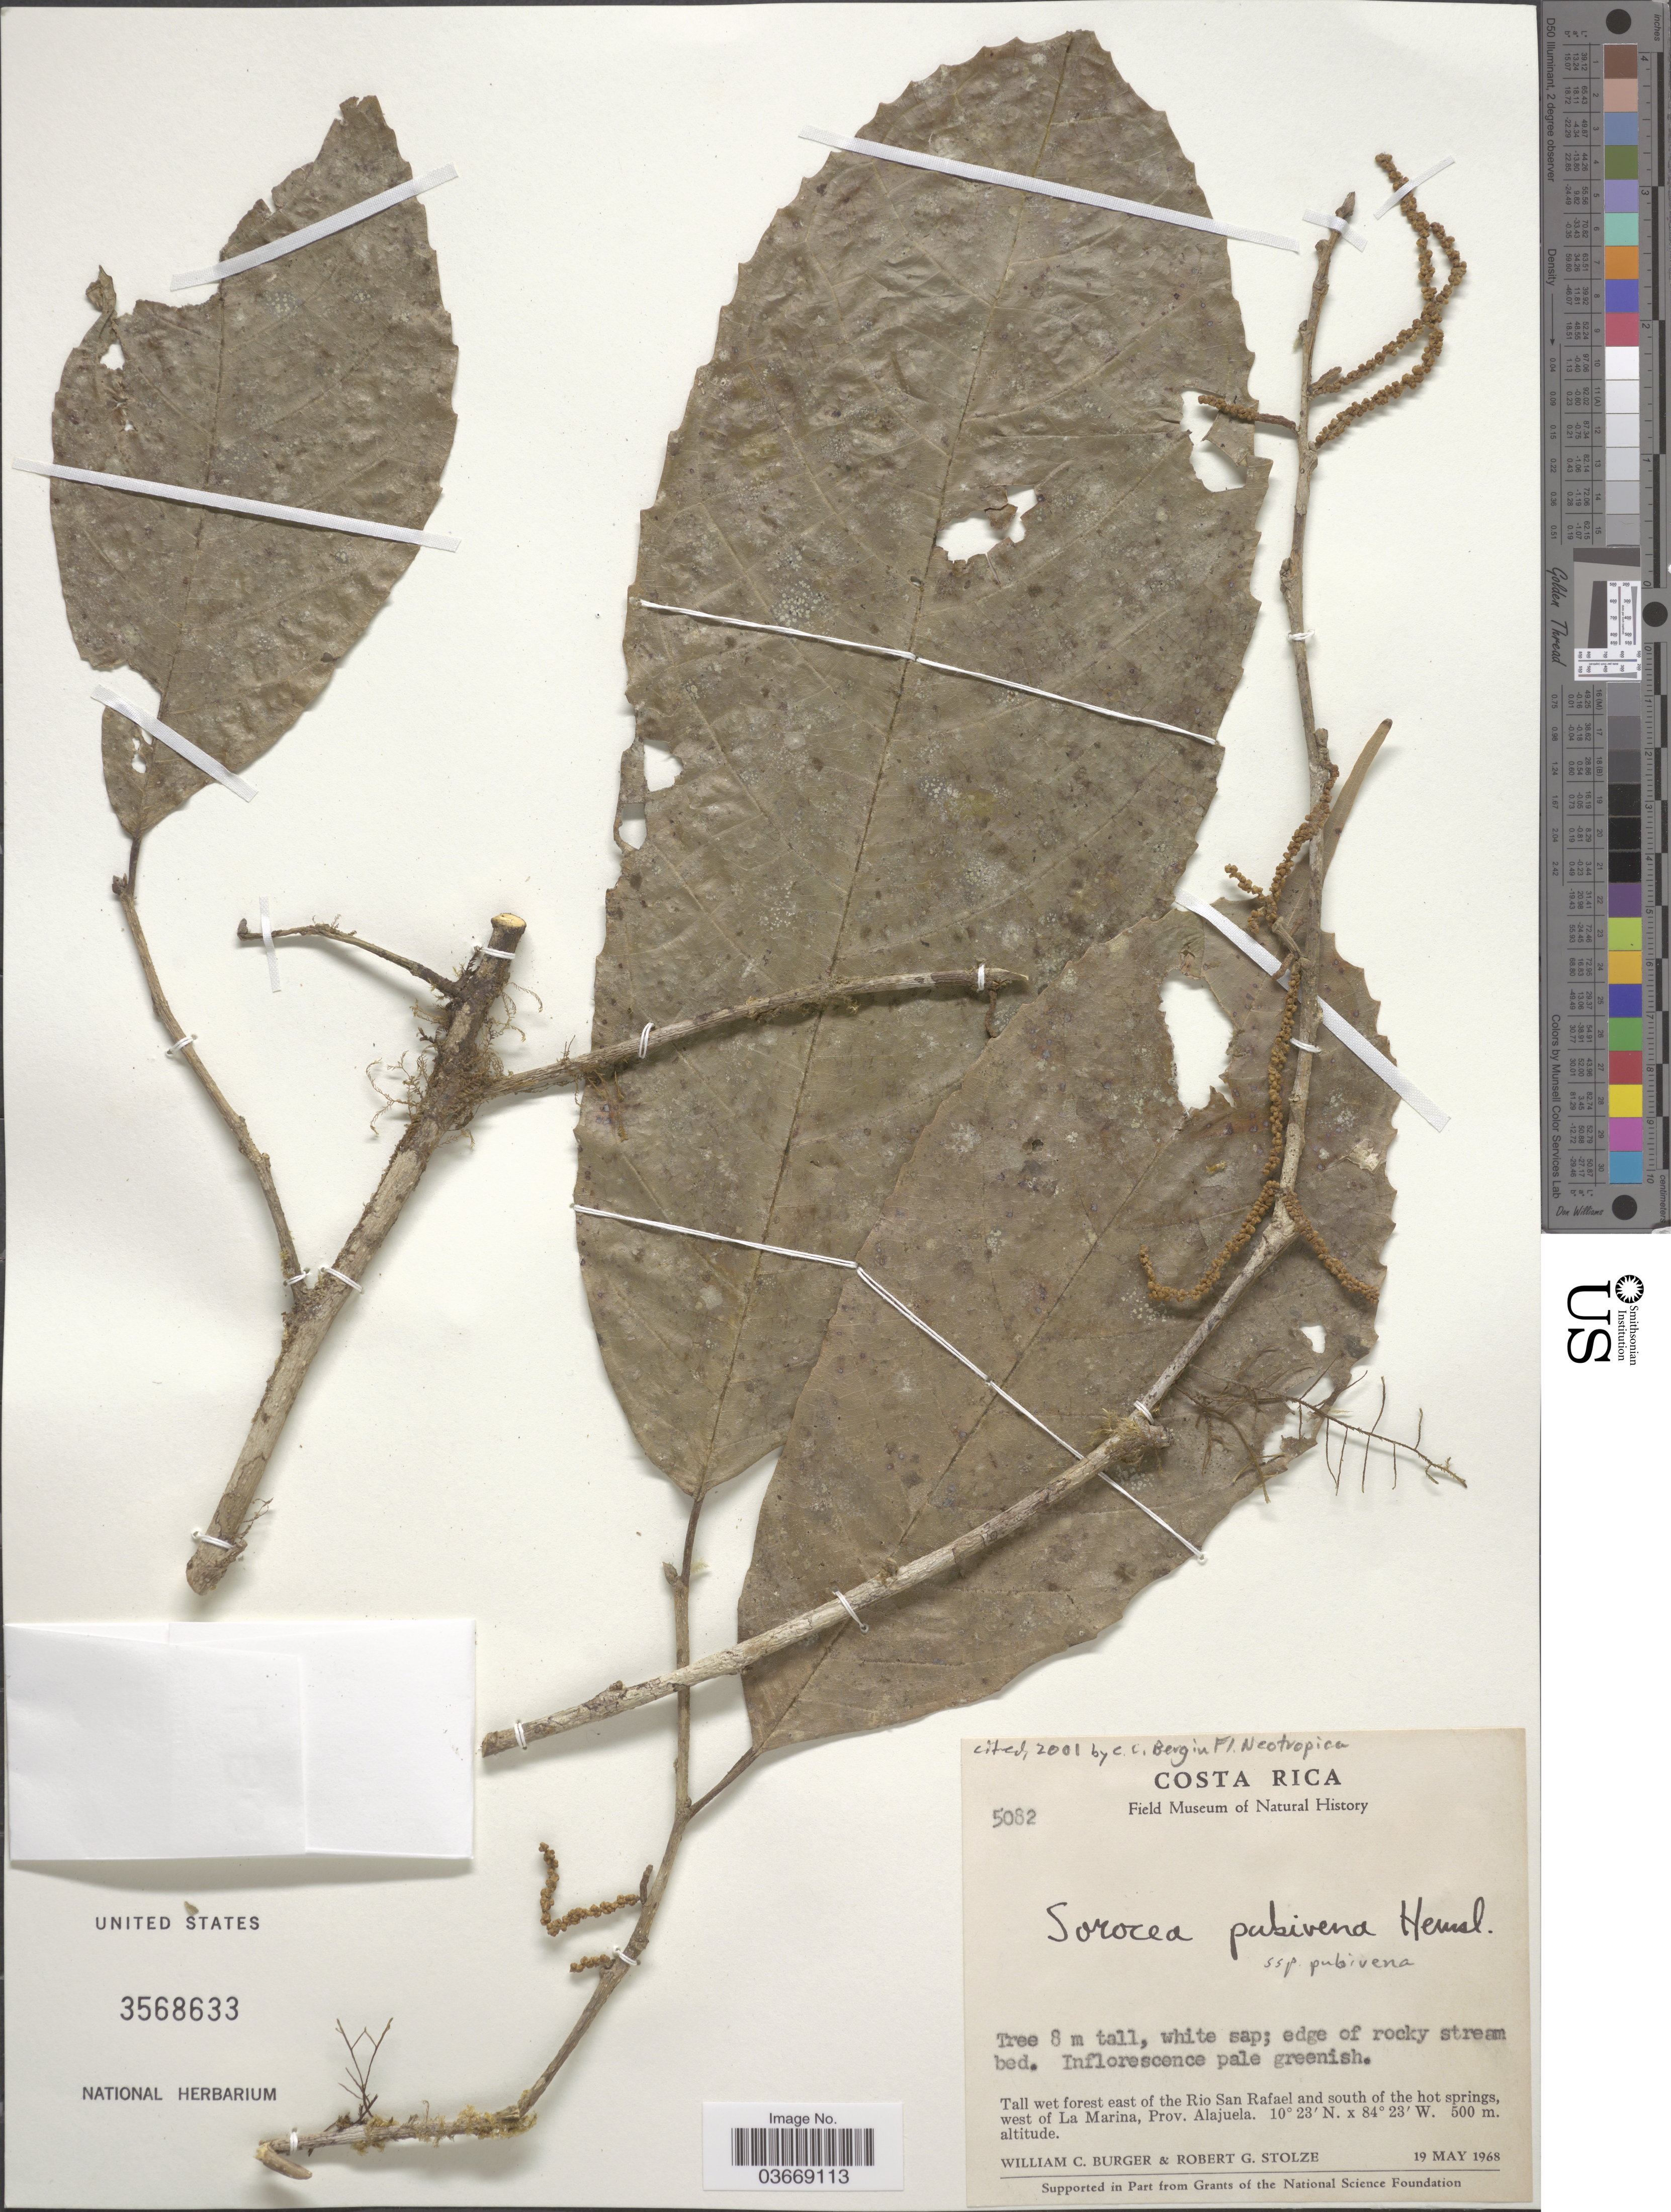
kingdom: Plantae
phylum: Tracheophyta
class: Magnoliopsida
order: Rosales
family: Moraceae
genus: Sorocea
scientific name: Sorocea pubivena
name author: Hemsl.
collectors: W. Burger & R. G. Stolze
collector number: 5082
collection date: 1968-05-19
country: Costa Rica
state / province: Alajuela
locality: Tall wet forest east of the Rio San Rafael and south of the hot springs, west of La Marina.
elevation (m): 500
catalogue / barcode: US 3568633